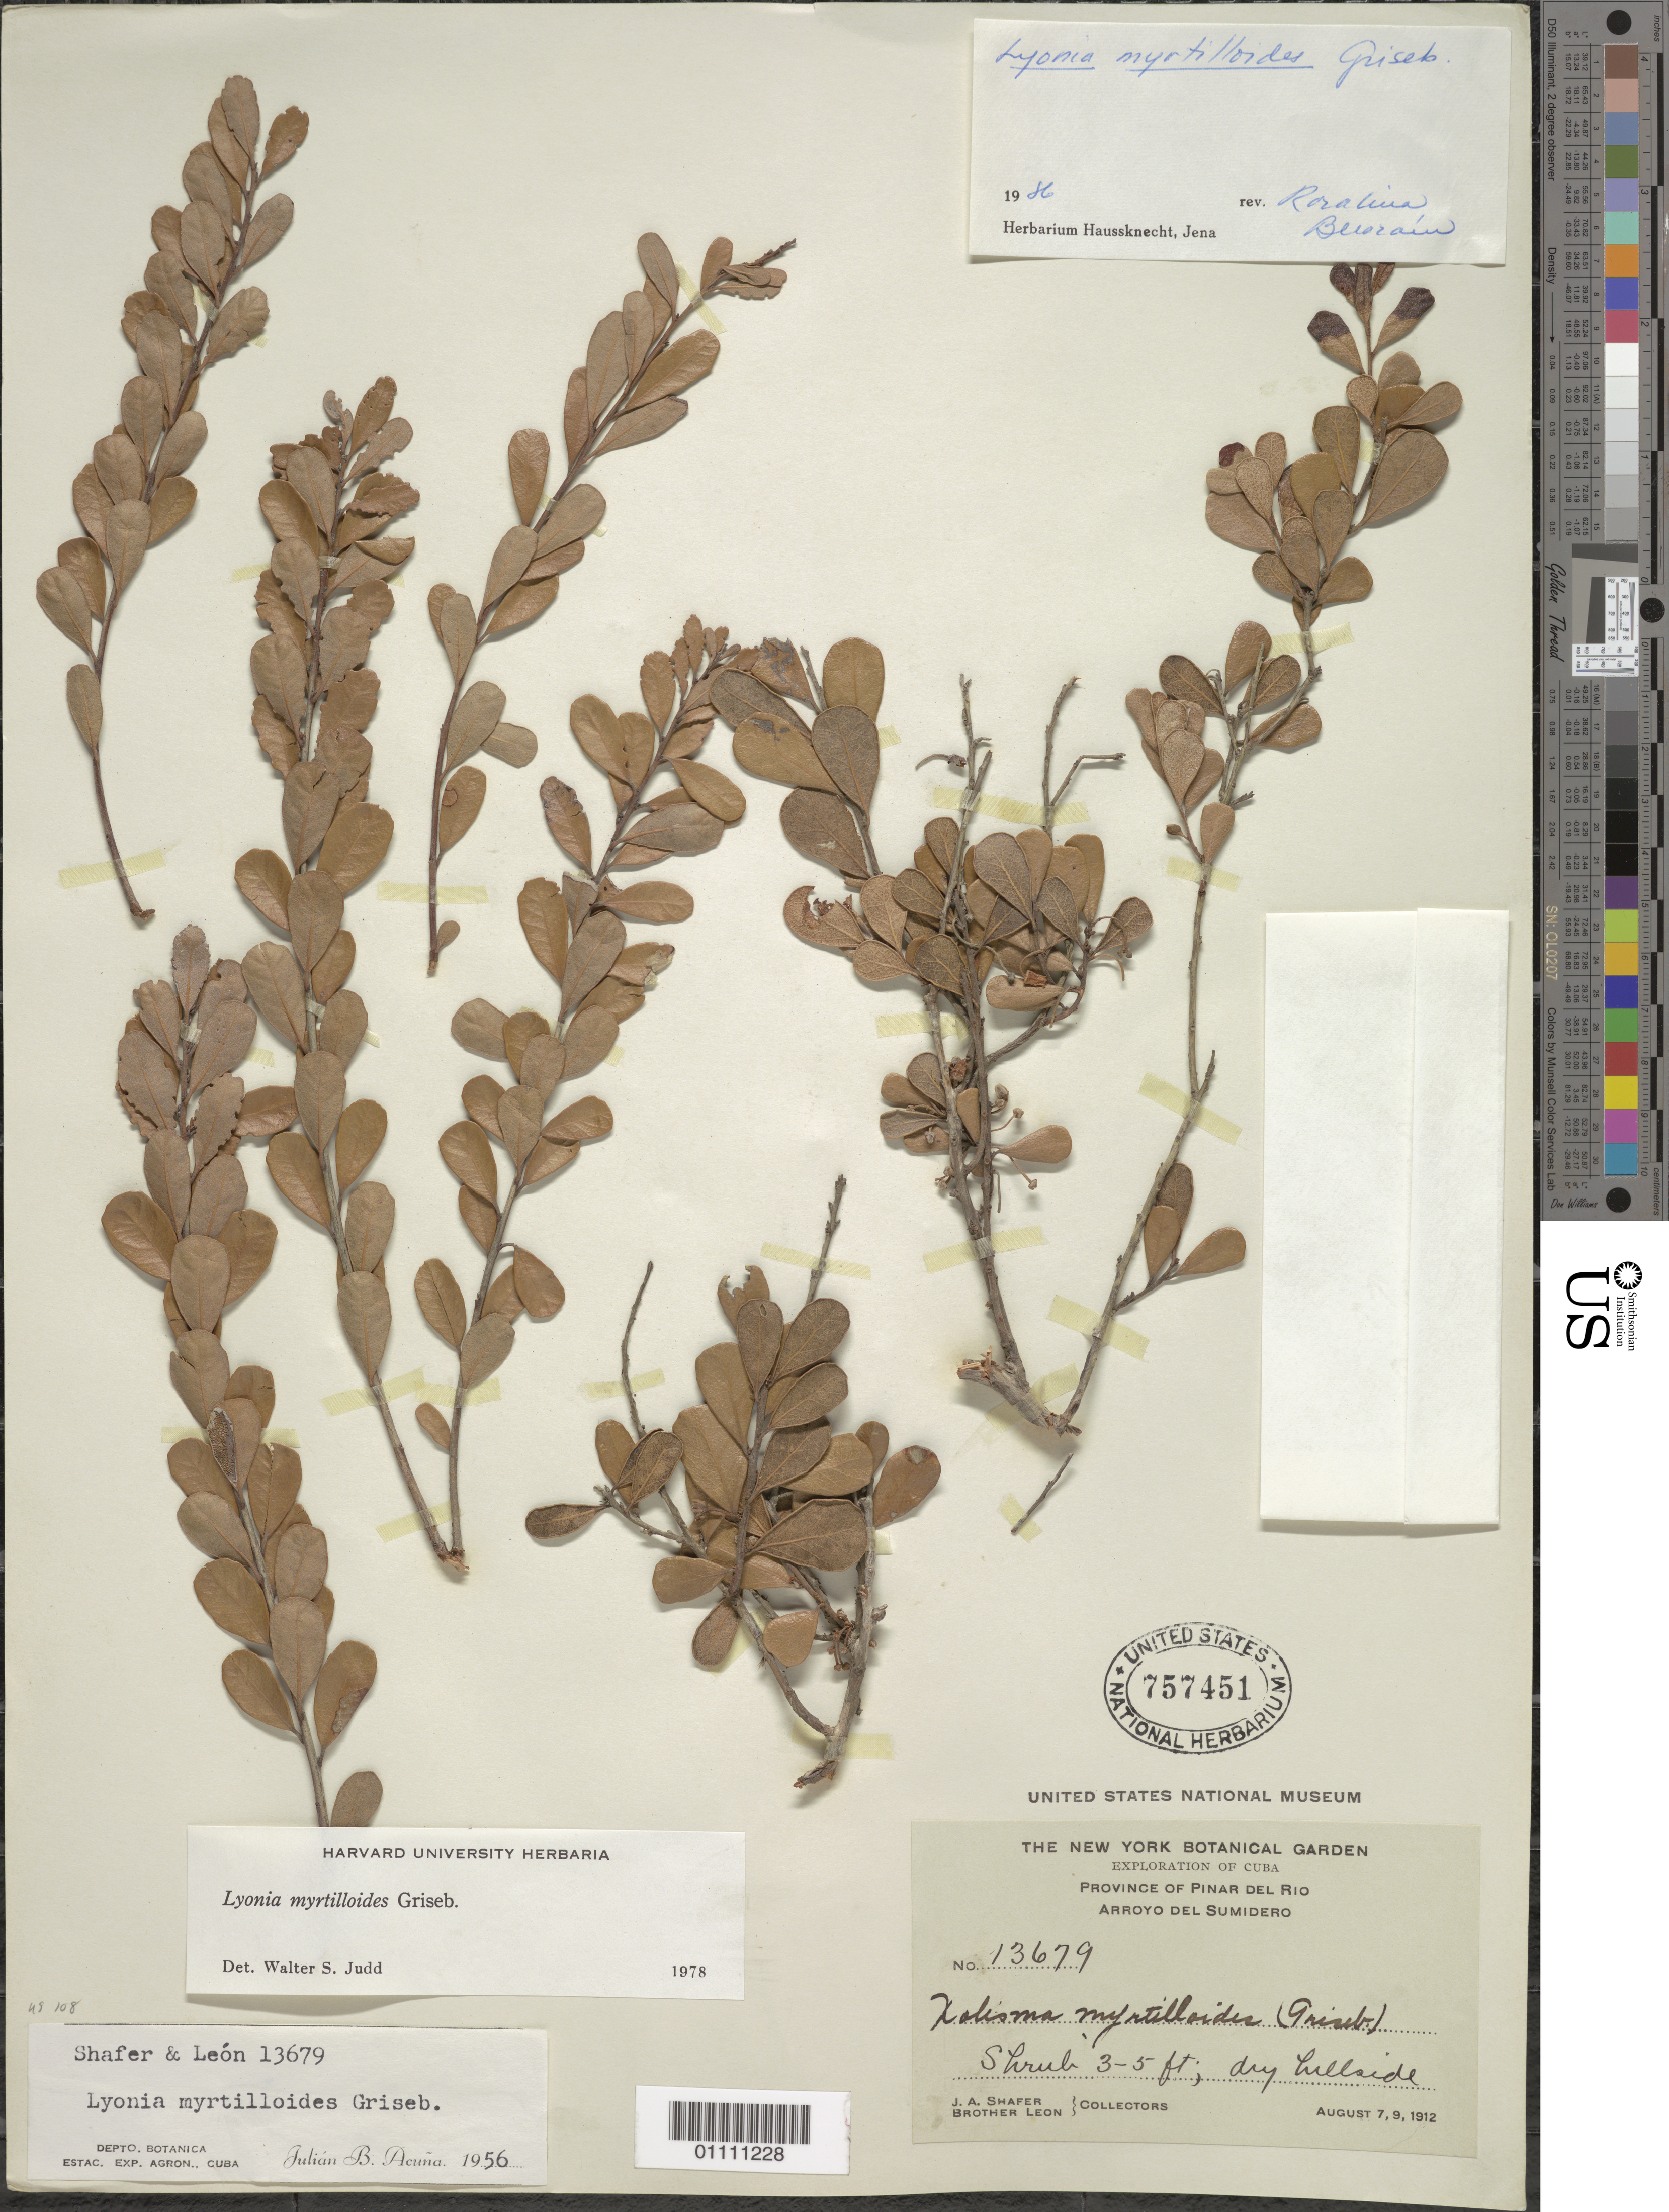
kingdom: Plantae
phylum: Tracheophyta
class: Magnoliopsida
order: Ericales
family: Ericaceae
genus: Lyonia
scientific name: Lyonia myrtilloides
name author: Griseb.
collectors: J. A. Shafer & Bro. León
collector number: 13679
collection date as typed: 07 Aug 1912 and 09 Aug 1912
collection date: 1912-08-07,1912-08-09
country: Cuba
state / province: Pinar del Rio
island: Cuba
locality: Arroyo del Sumidero Dry hillside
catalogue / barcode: US 757451